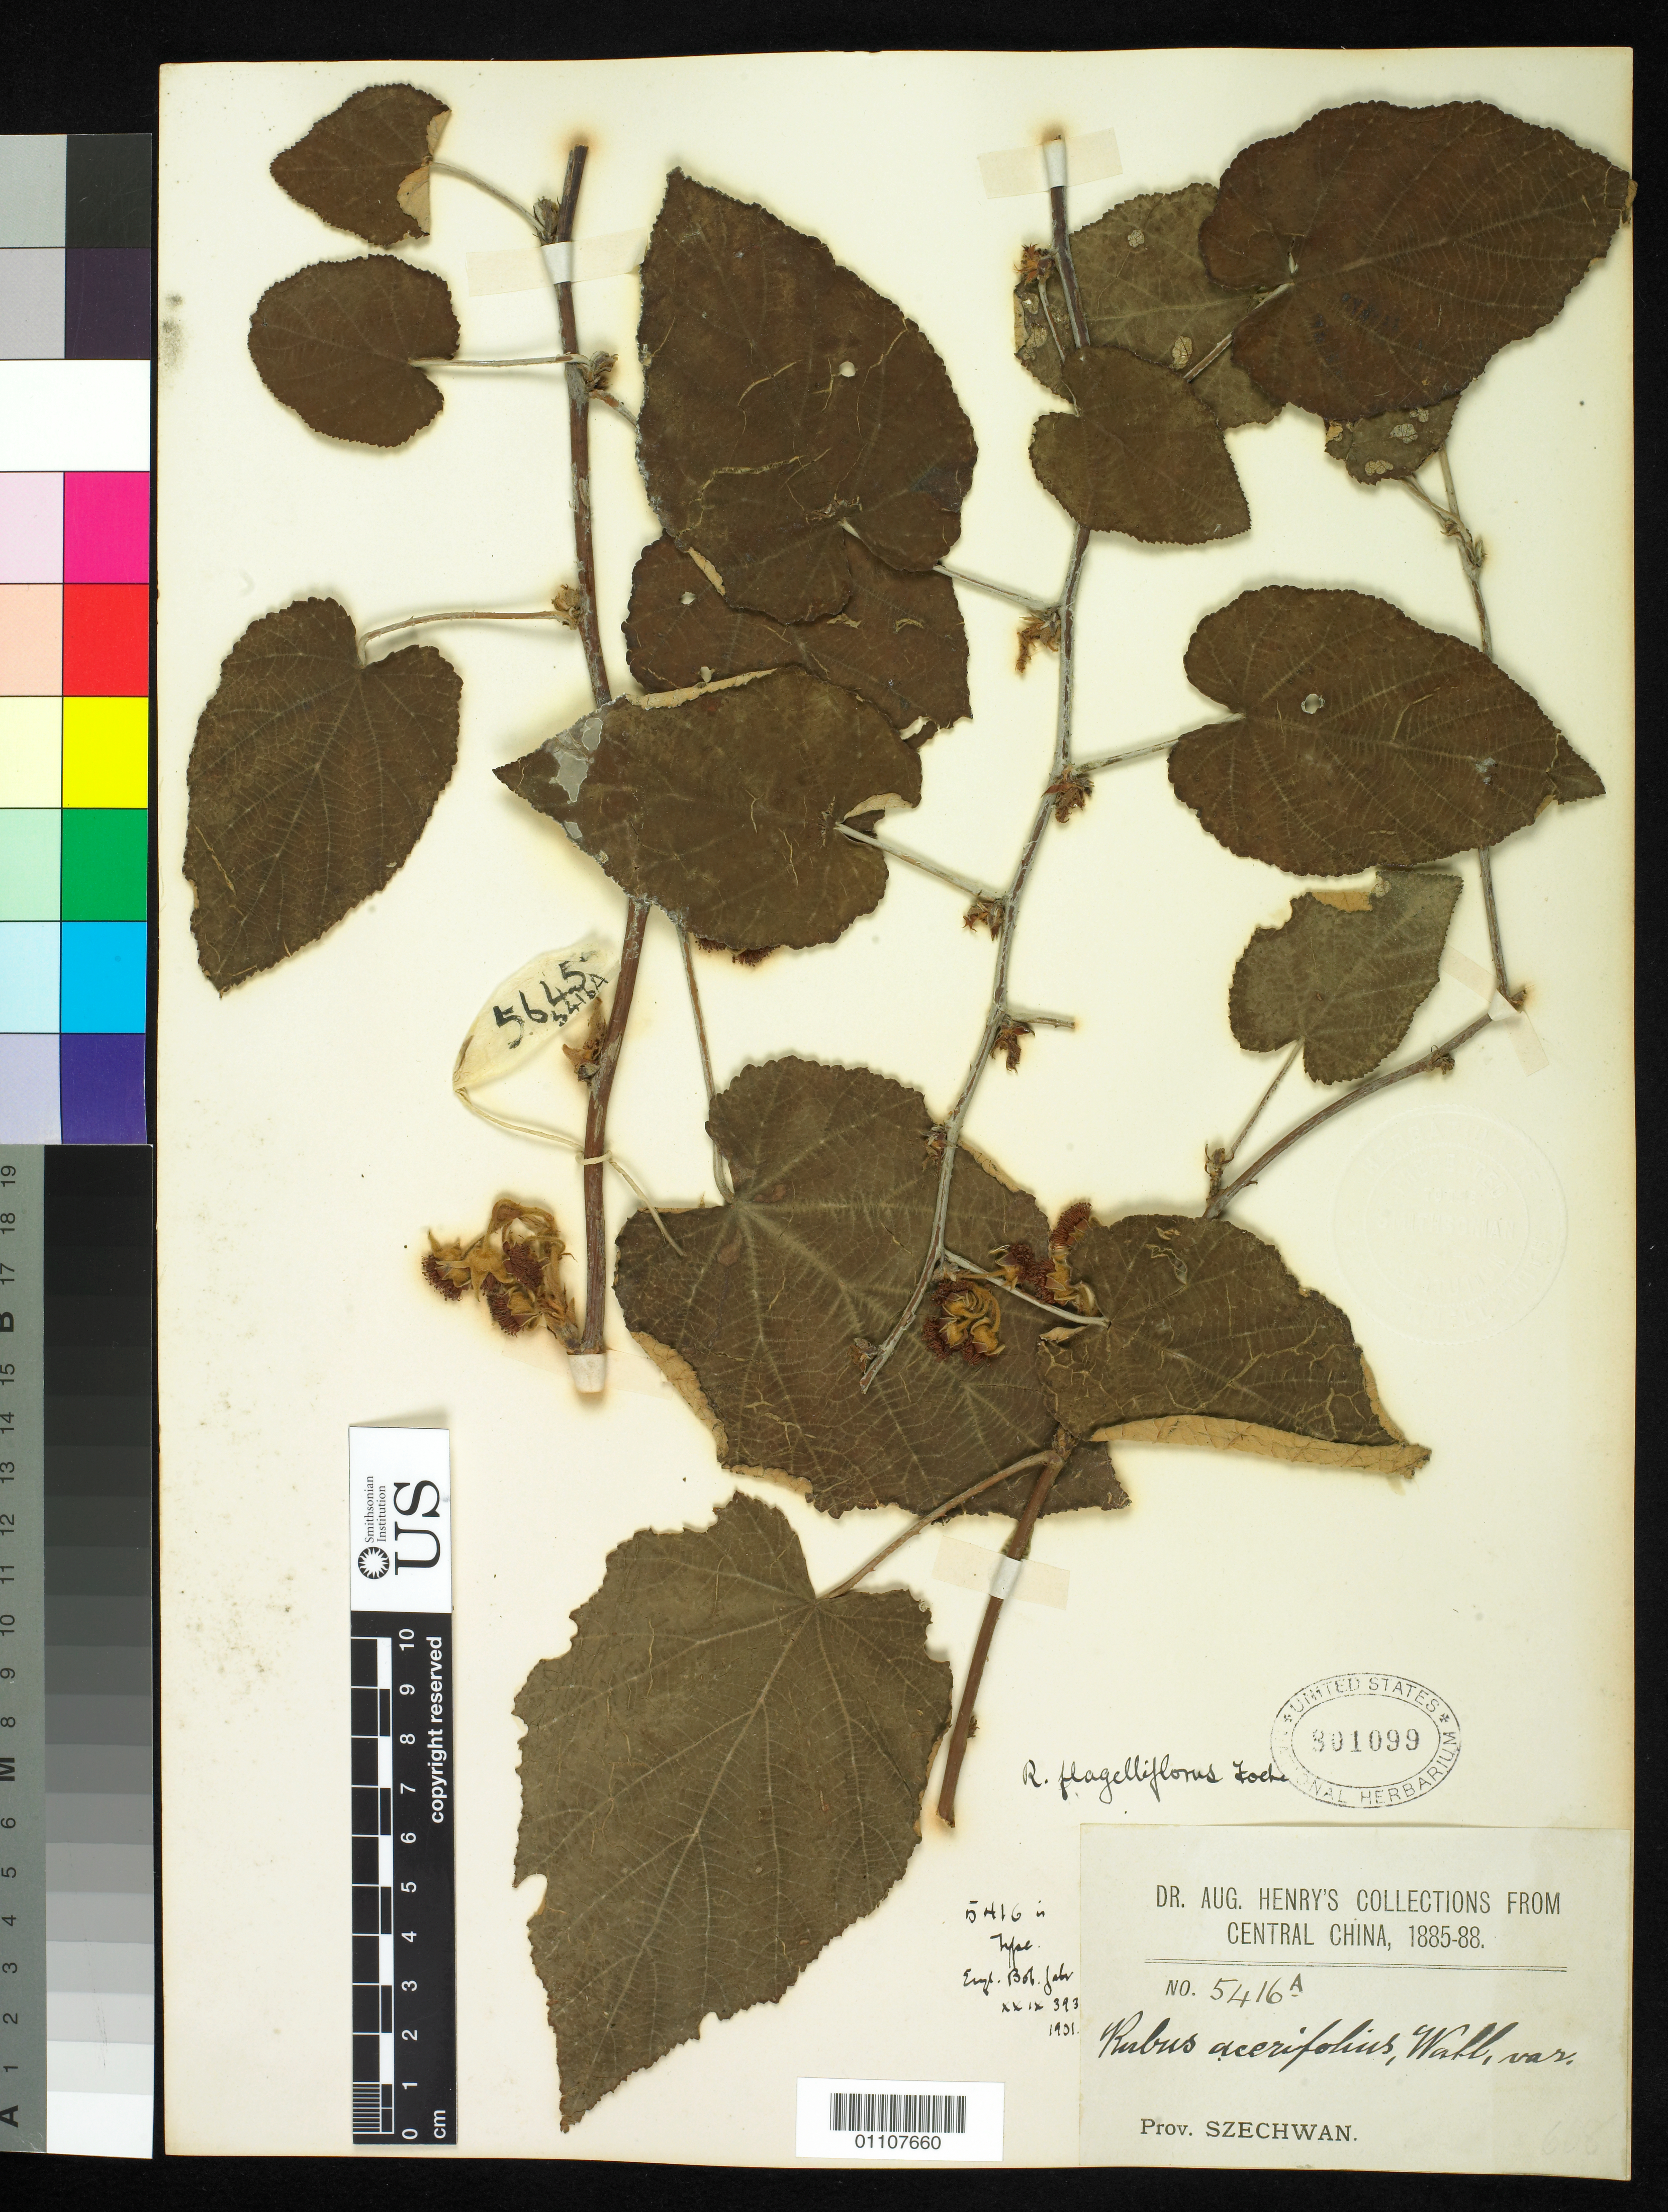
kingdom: Plantae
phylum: Tracheophyta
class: Magnoliopsida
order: Rosales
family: Rosaceae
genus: Rubus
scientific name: Rubus flagelliflorus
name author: Focke in Diels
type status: Possible Type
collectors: A. Henry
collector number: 5416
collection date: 1885/1888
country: China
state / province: Sichuan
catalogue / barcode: US 801099